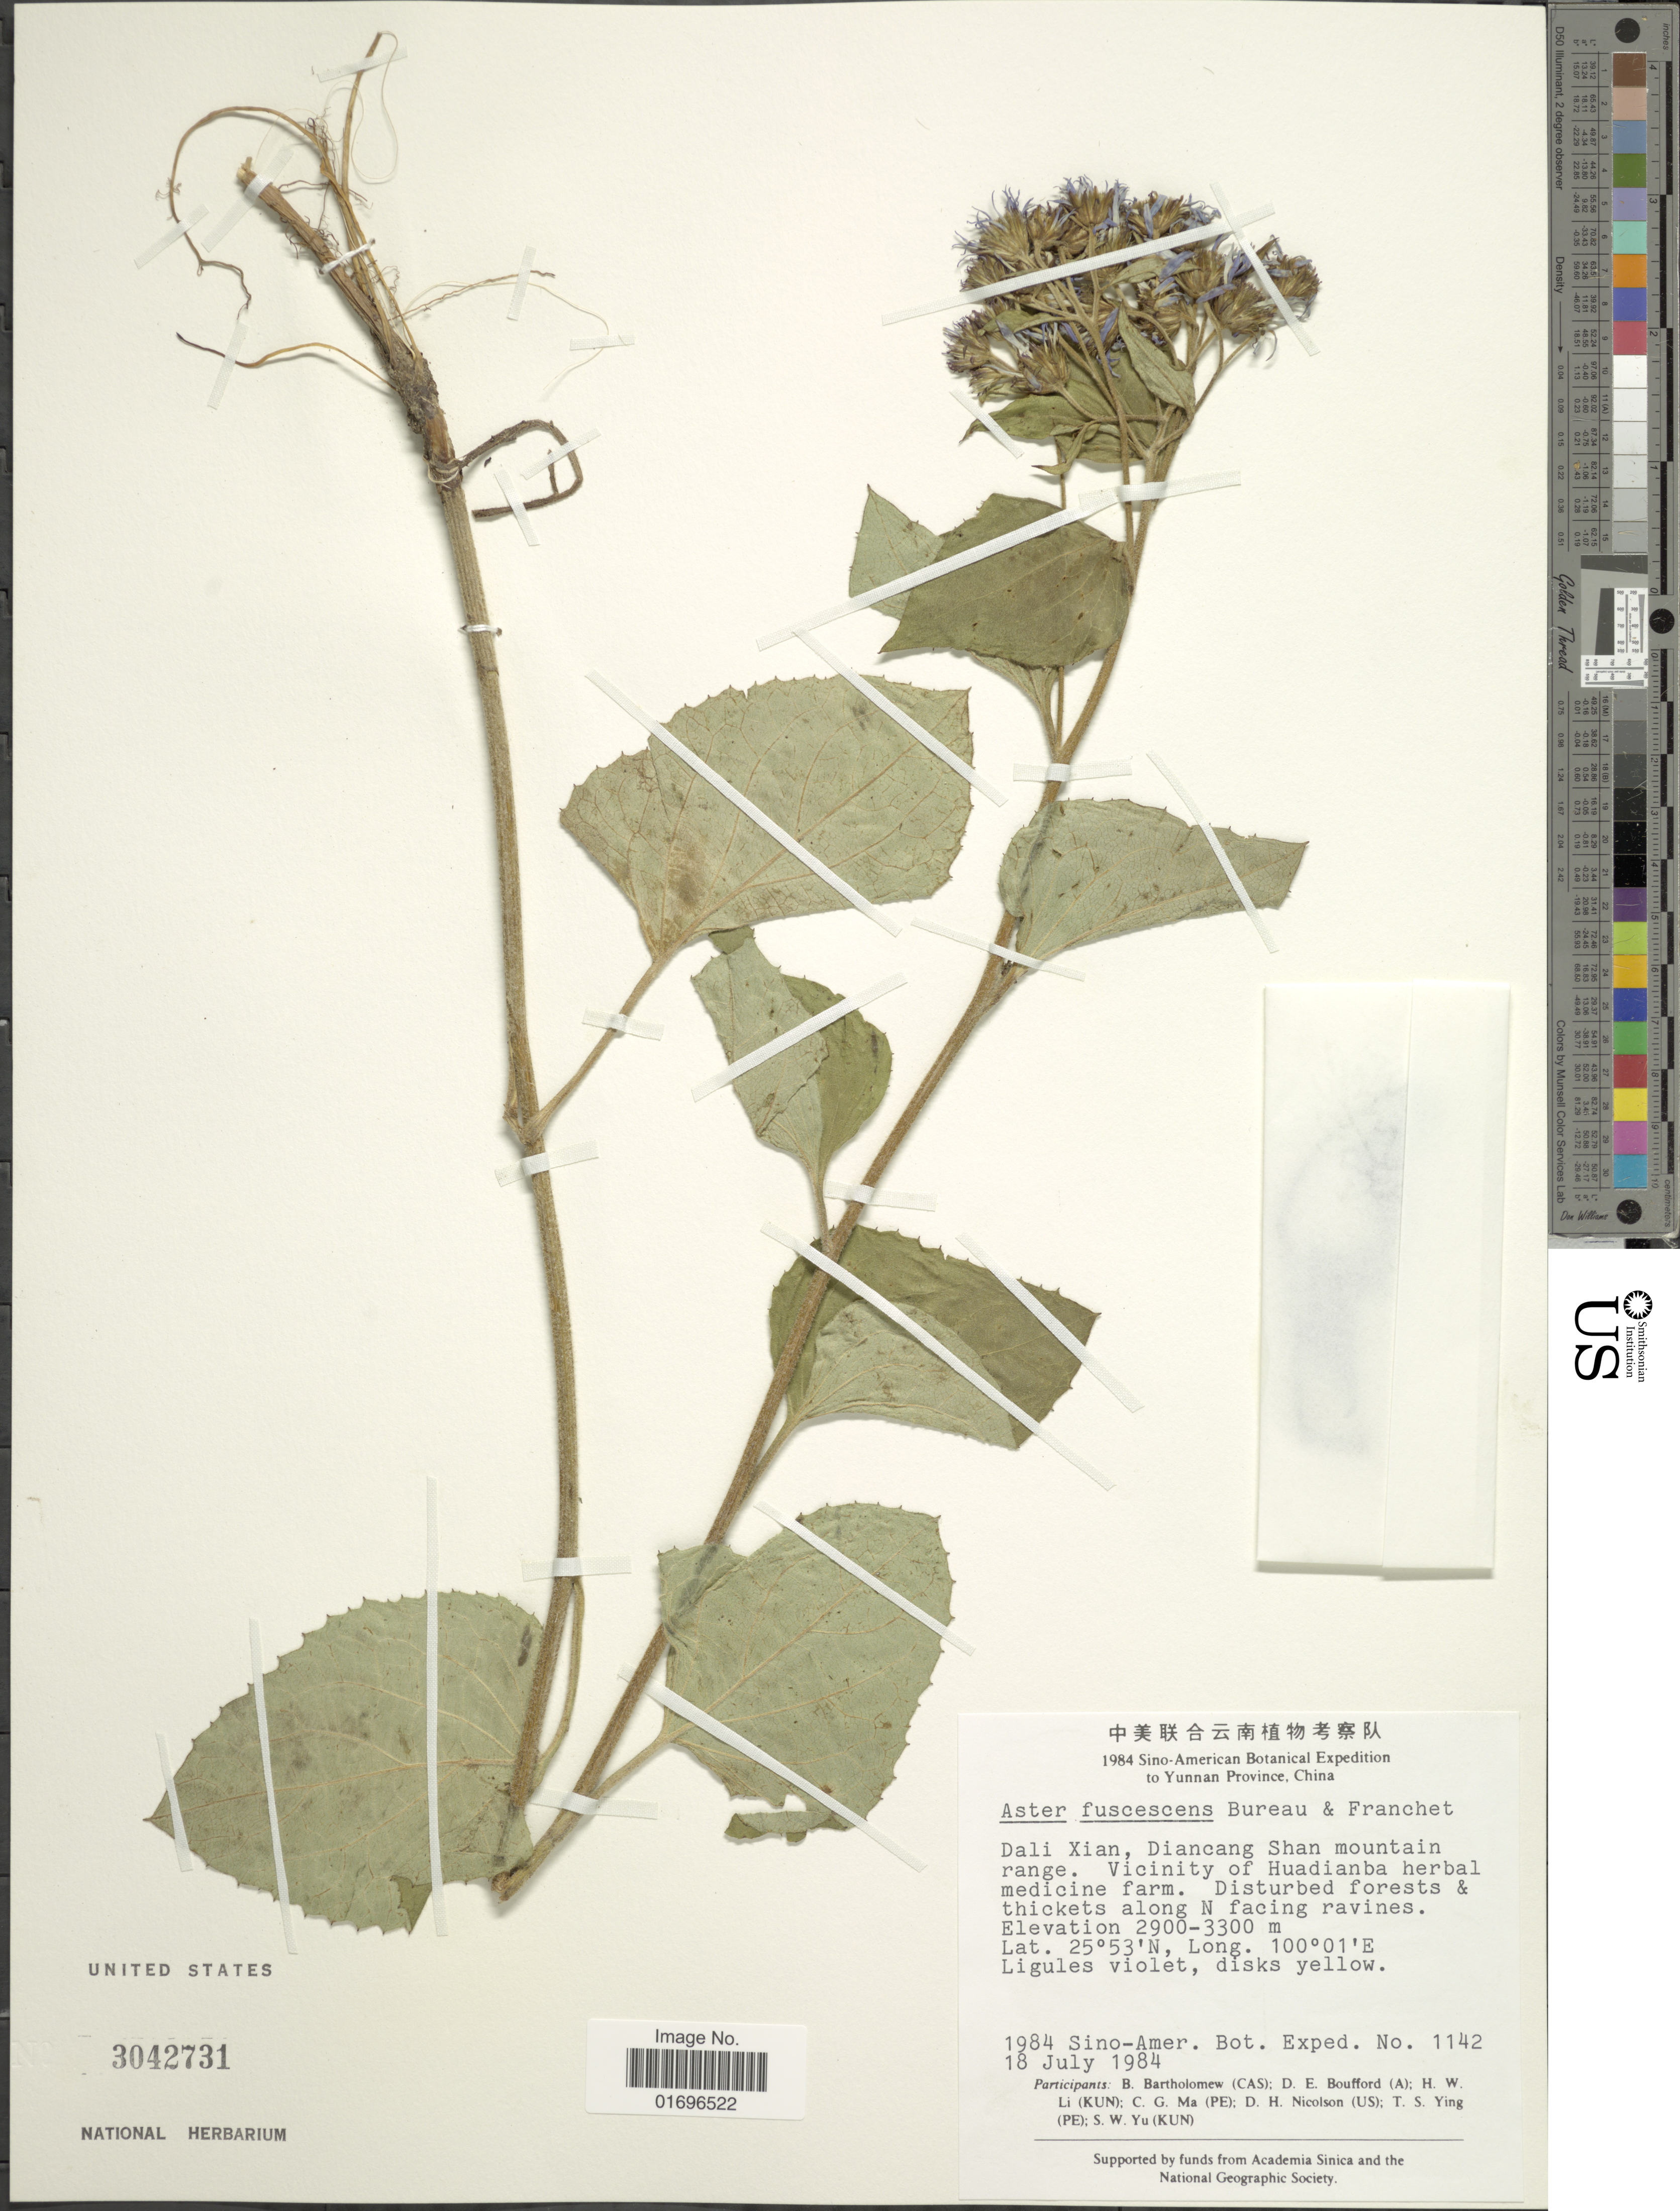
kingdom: Plantae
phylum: Tracheophyta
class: Magnoliopsida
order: Asterales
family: Asteraceae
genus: Aster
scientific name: Aster fuscescens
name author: Bureau & Franch.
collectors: Sino-Amer. Bot. Exped. 1984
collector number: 1142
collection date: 1984-07-18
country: China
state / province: Yunnan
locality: Yunnan Province, China. Dali Xian, Diancang Shan mountain range. Vicinity of Huadianba herbal medicine farm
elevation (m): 2900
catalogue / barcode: US 3042731